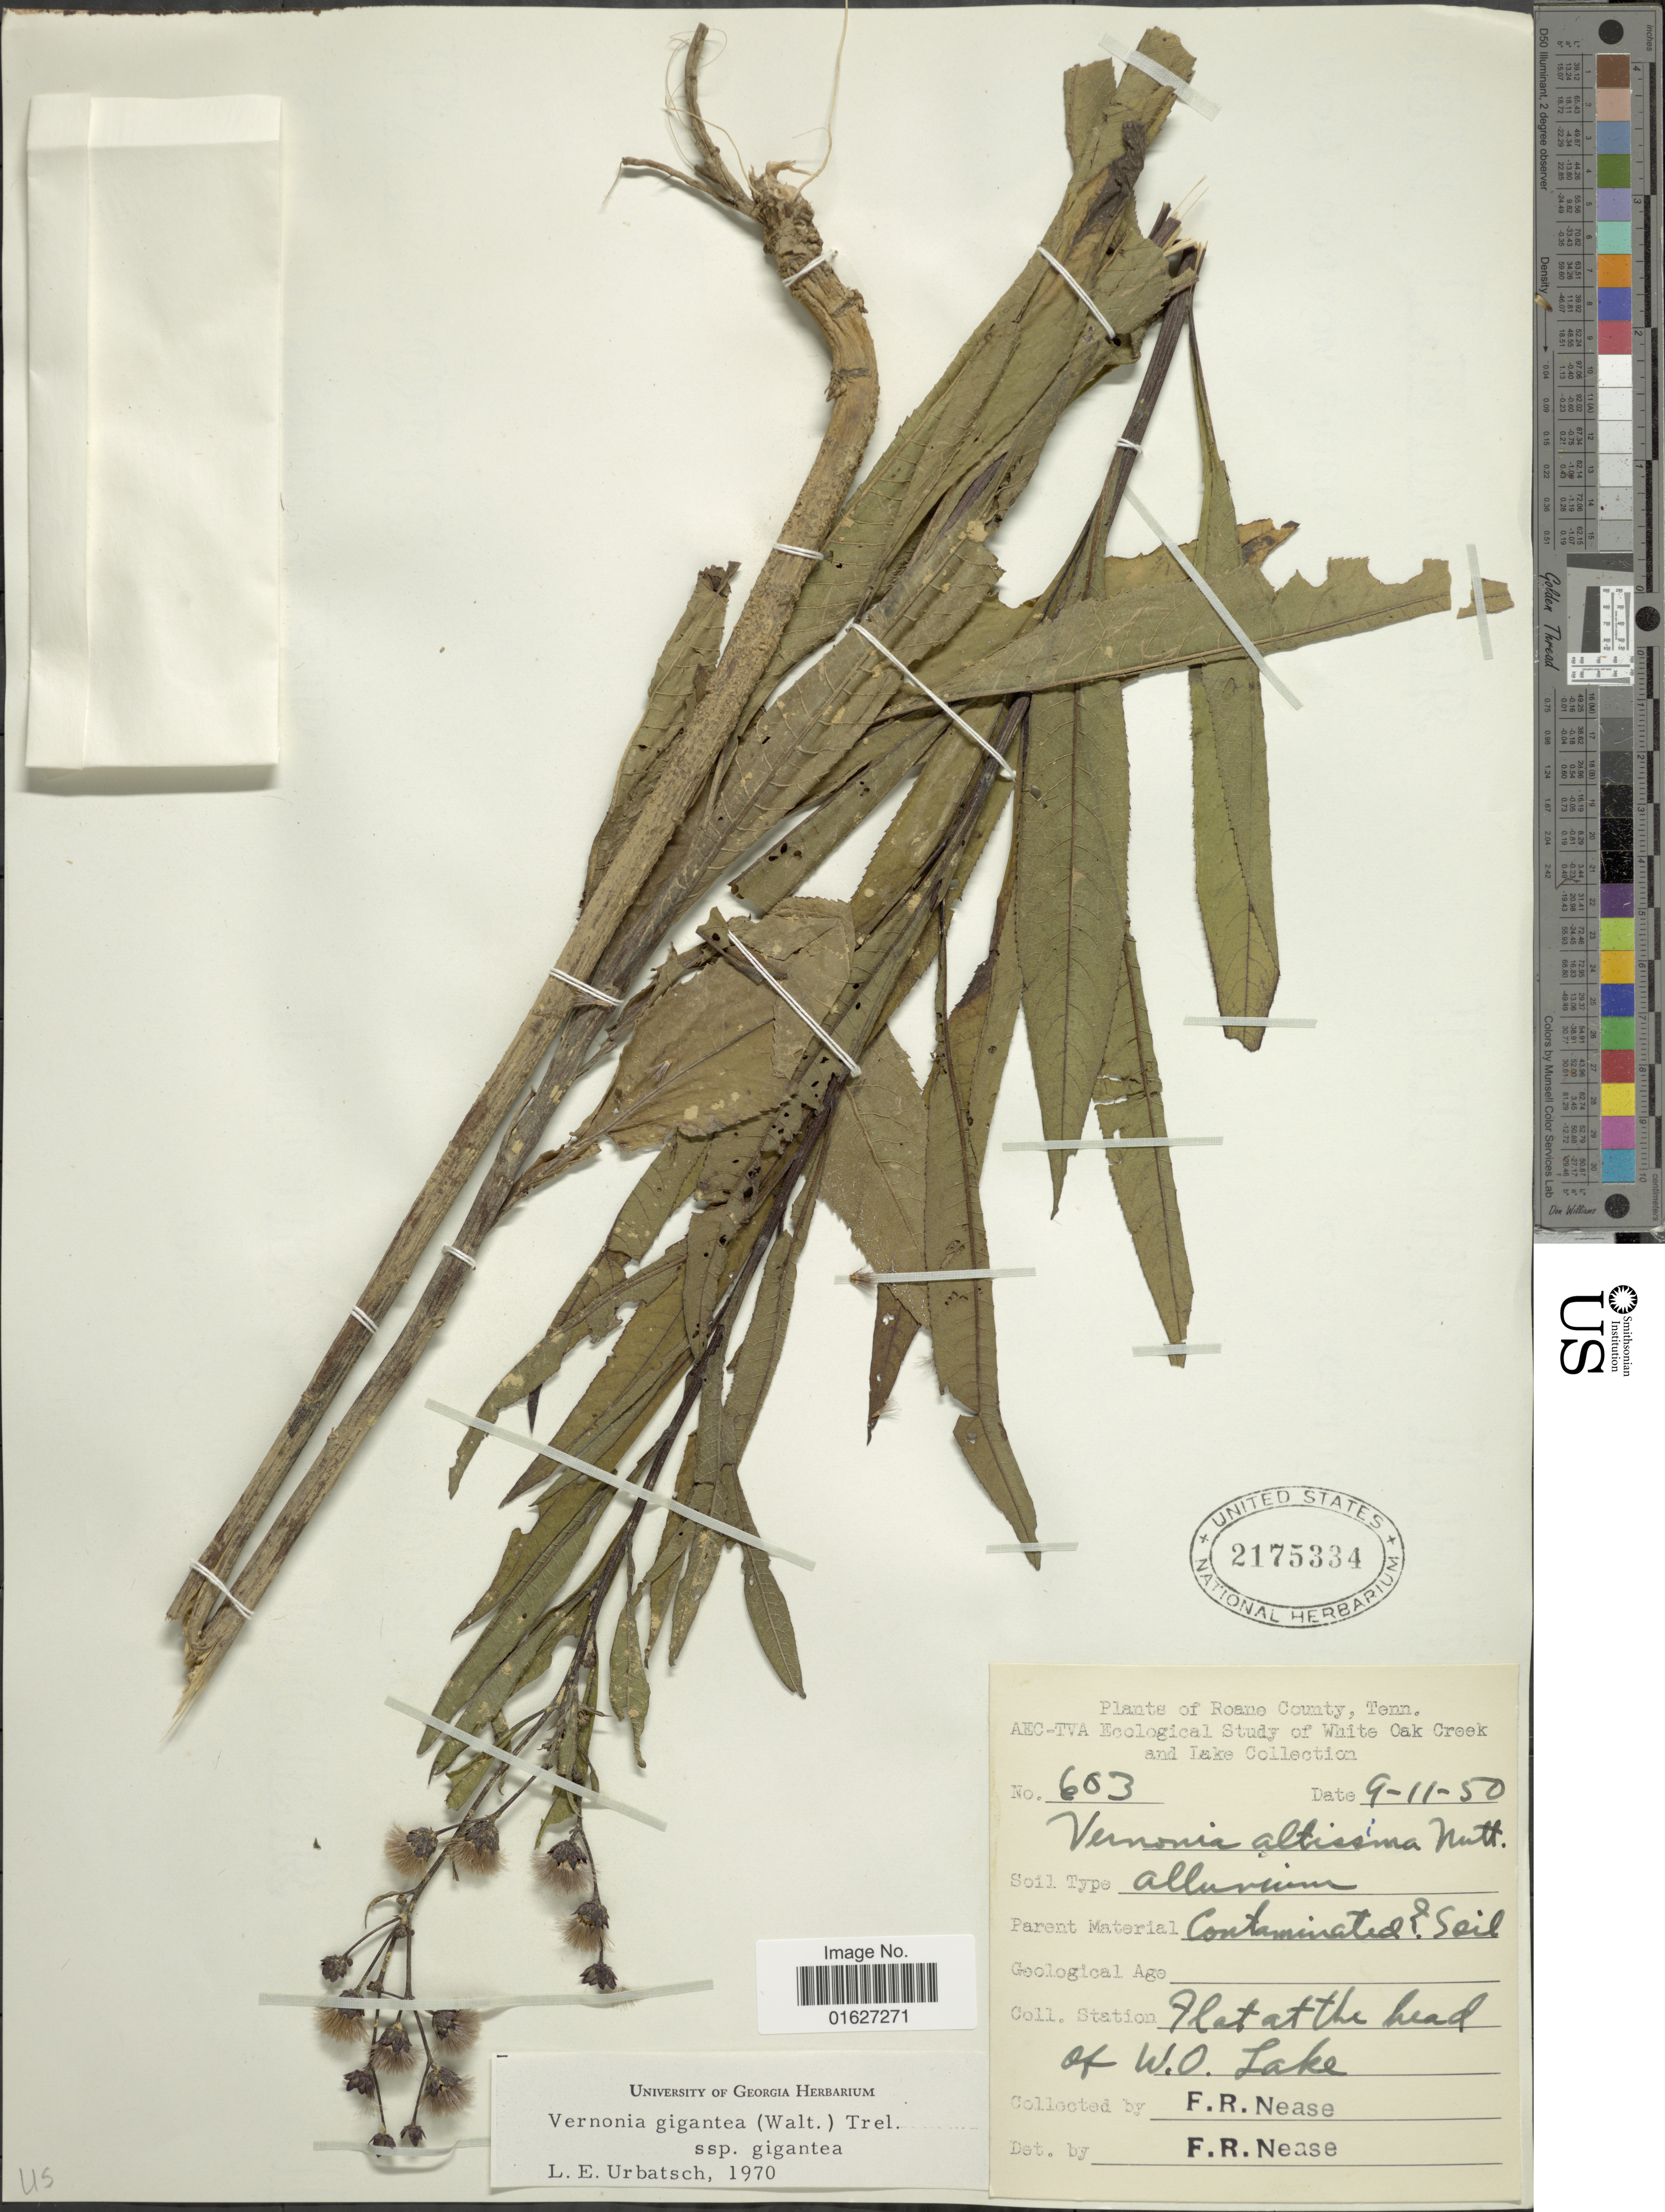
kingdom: Plantae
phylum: Tracheophyta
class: Magnoliopsida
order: Asterales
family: Asteraceae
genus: Vernonia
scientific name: Vernonia gigantea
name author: (Walter) Trel.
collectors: F. Nease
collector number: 603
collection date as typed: Transcribed d/m/y: 11/9/50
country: United States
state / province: Tennessee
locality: Roane County, Tenn. Flat at the head of W. O. Lake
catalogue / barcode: US 2175334